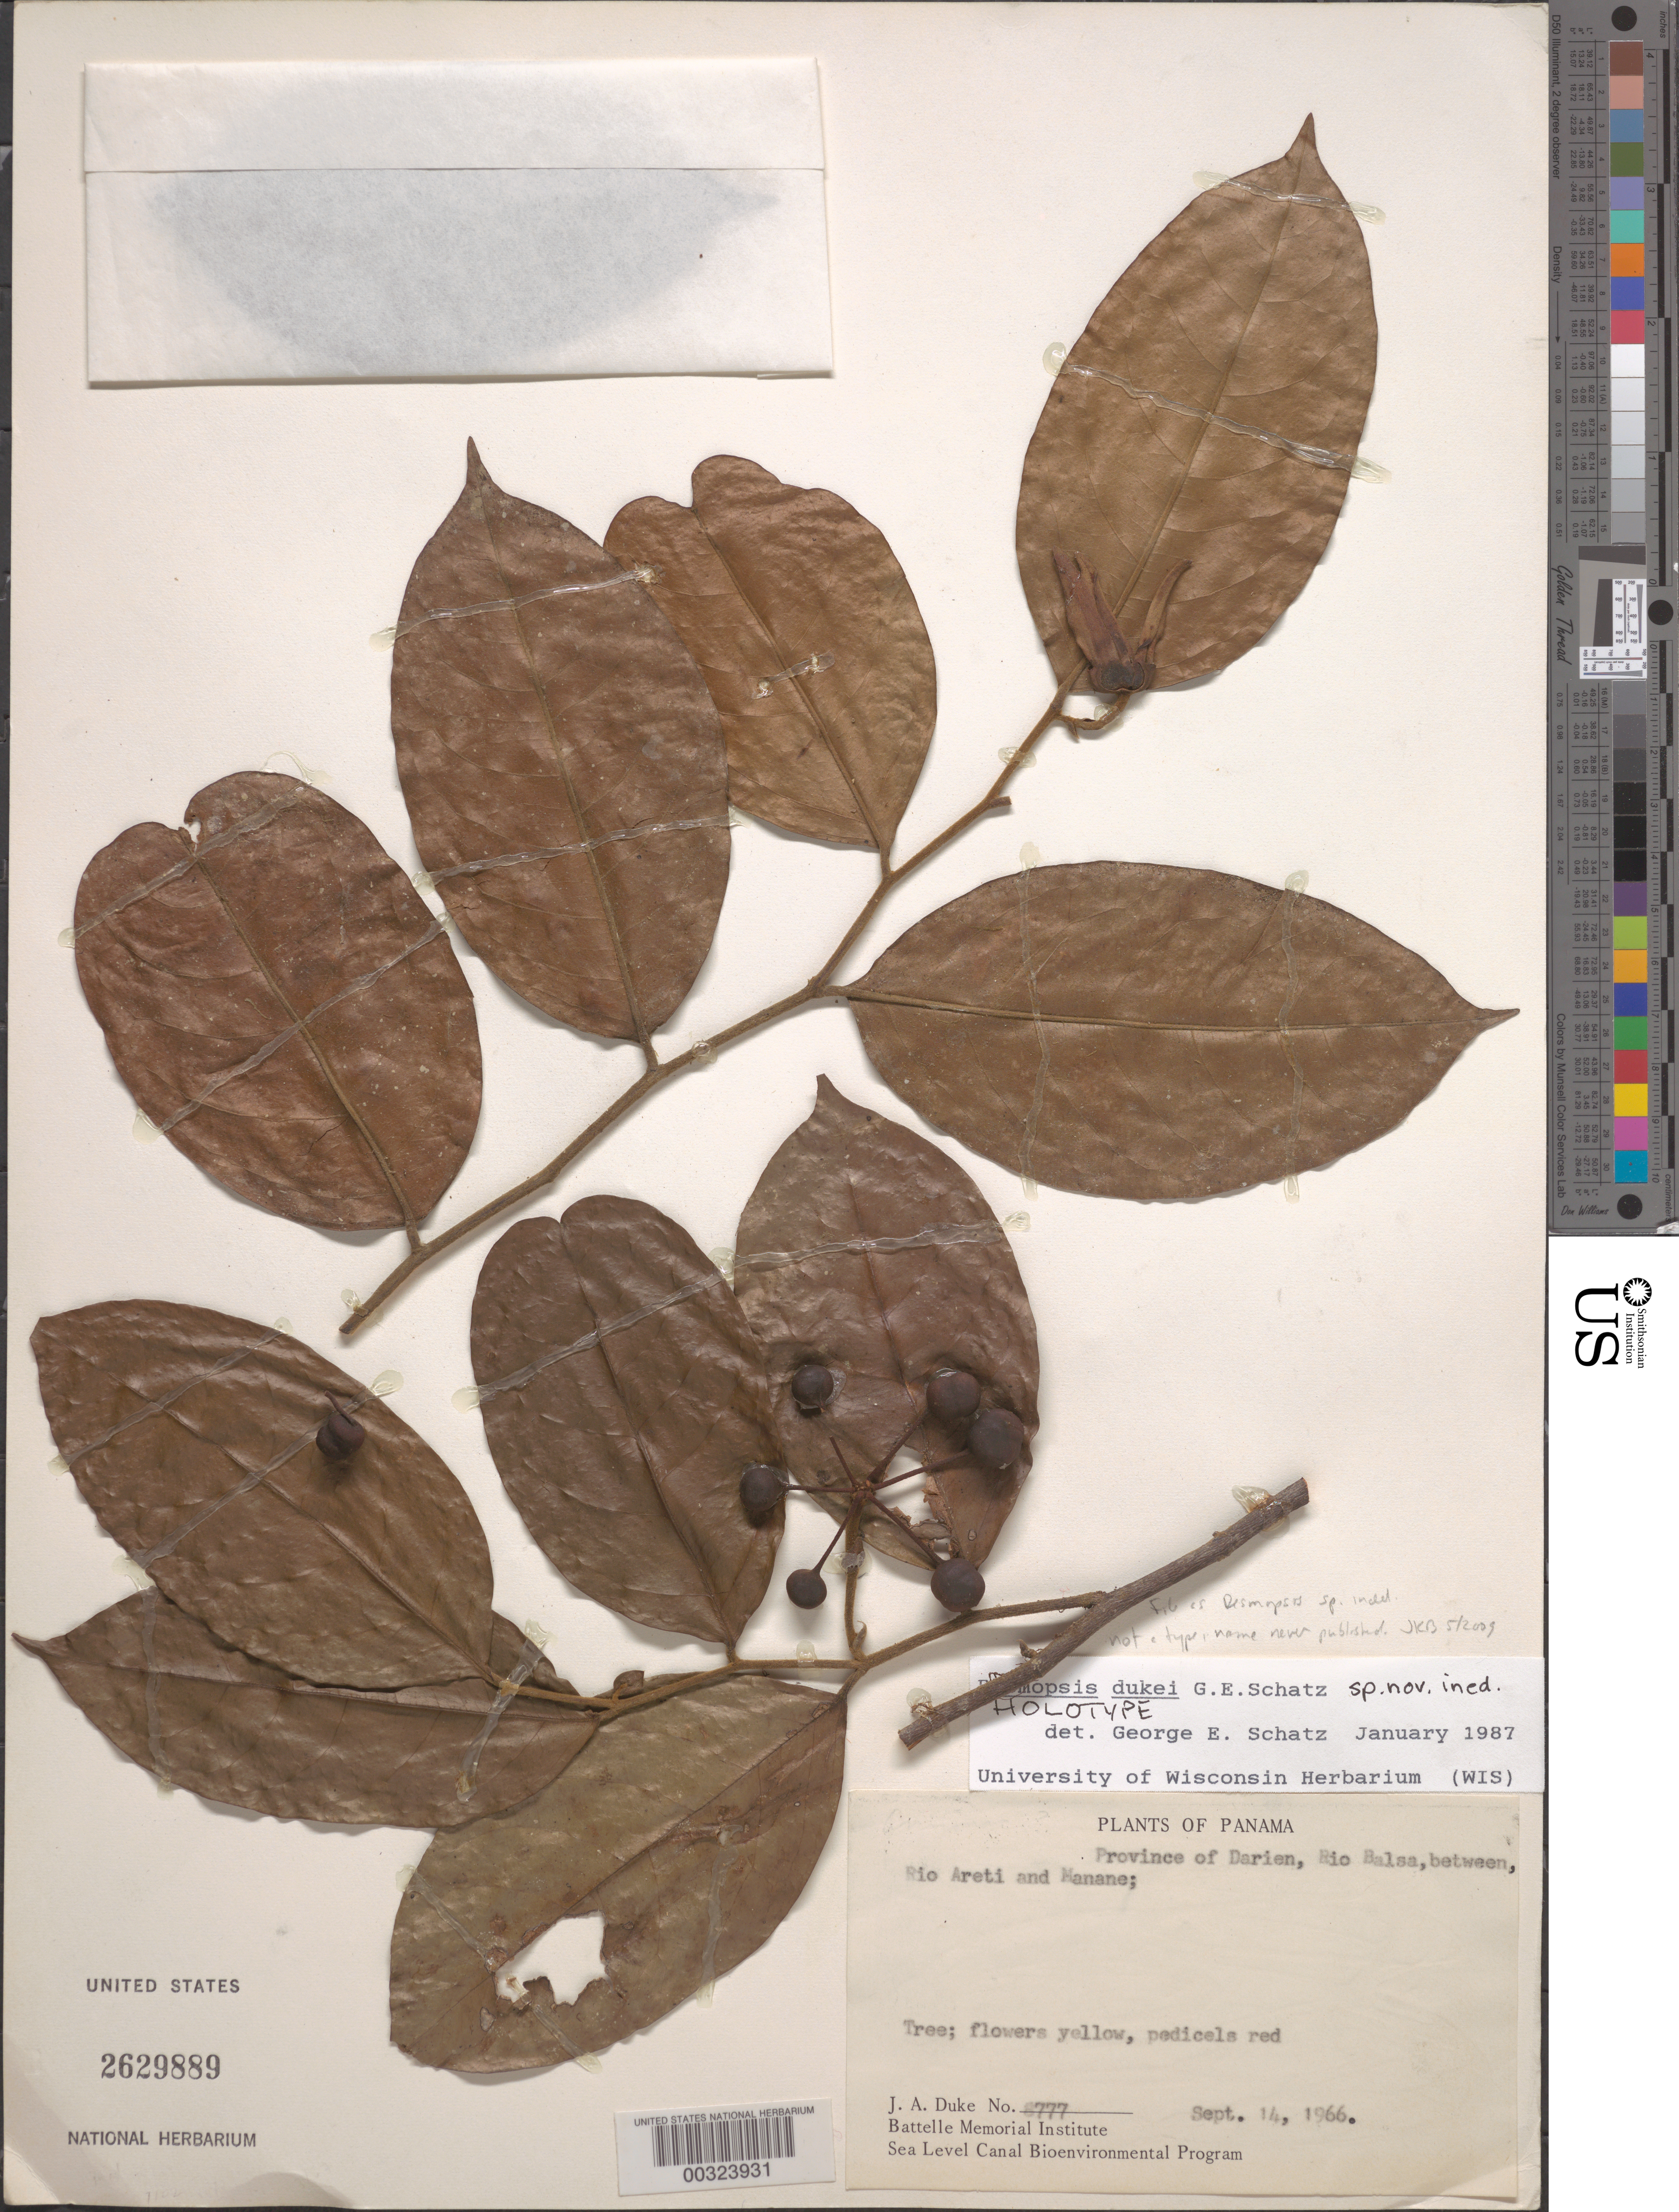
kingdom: Plantae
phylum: Tracheophyta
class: Magnoliopsida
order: Magnoliales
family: Annonaceae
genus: Desmopsis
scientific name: Desmopsis sp.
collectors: J. A. Duke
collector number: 8777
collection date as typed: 14 Sep 1966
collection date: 1966-09-14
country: Panama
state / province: Darién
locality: Rio Balsa, between Rio Areti and Manane.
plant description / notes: Specimen annotated by G.E. Schatz (1987) as holotype of Desmopsis dukei G.E. Schatz, sp. nov. ined. Not a type, name never published.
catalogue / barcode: US 2629889